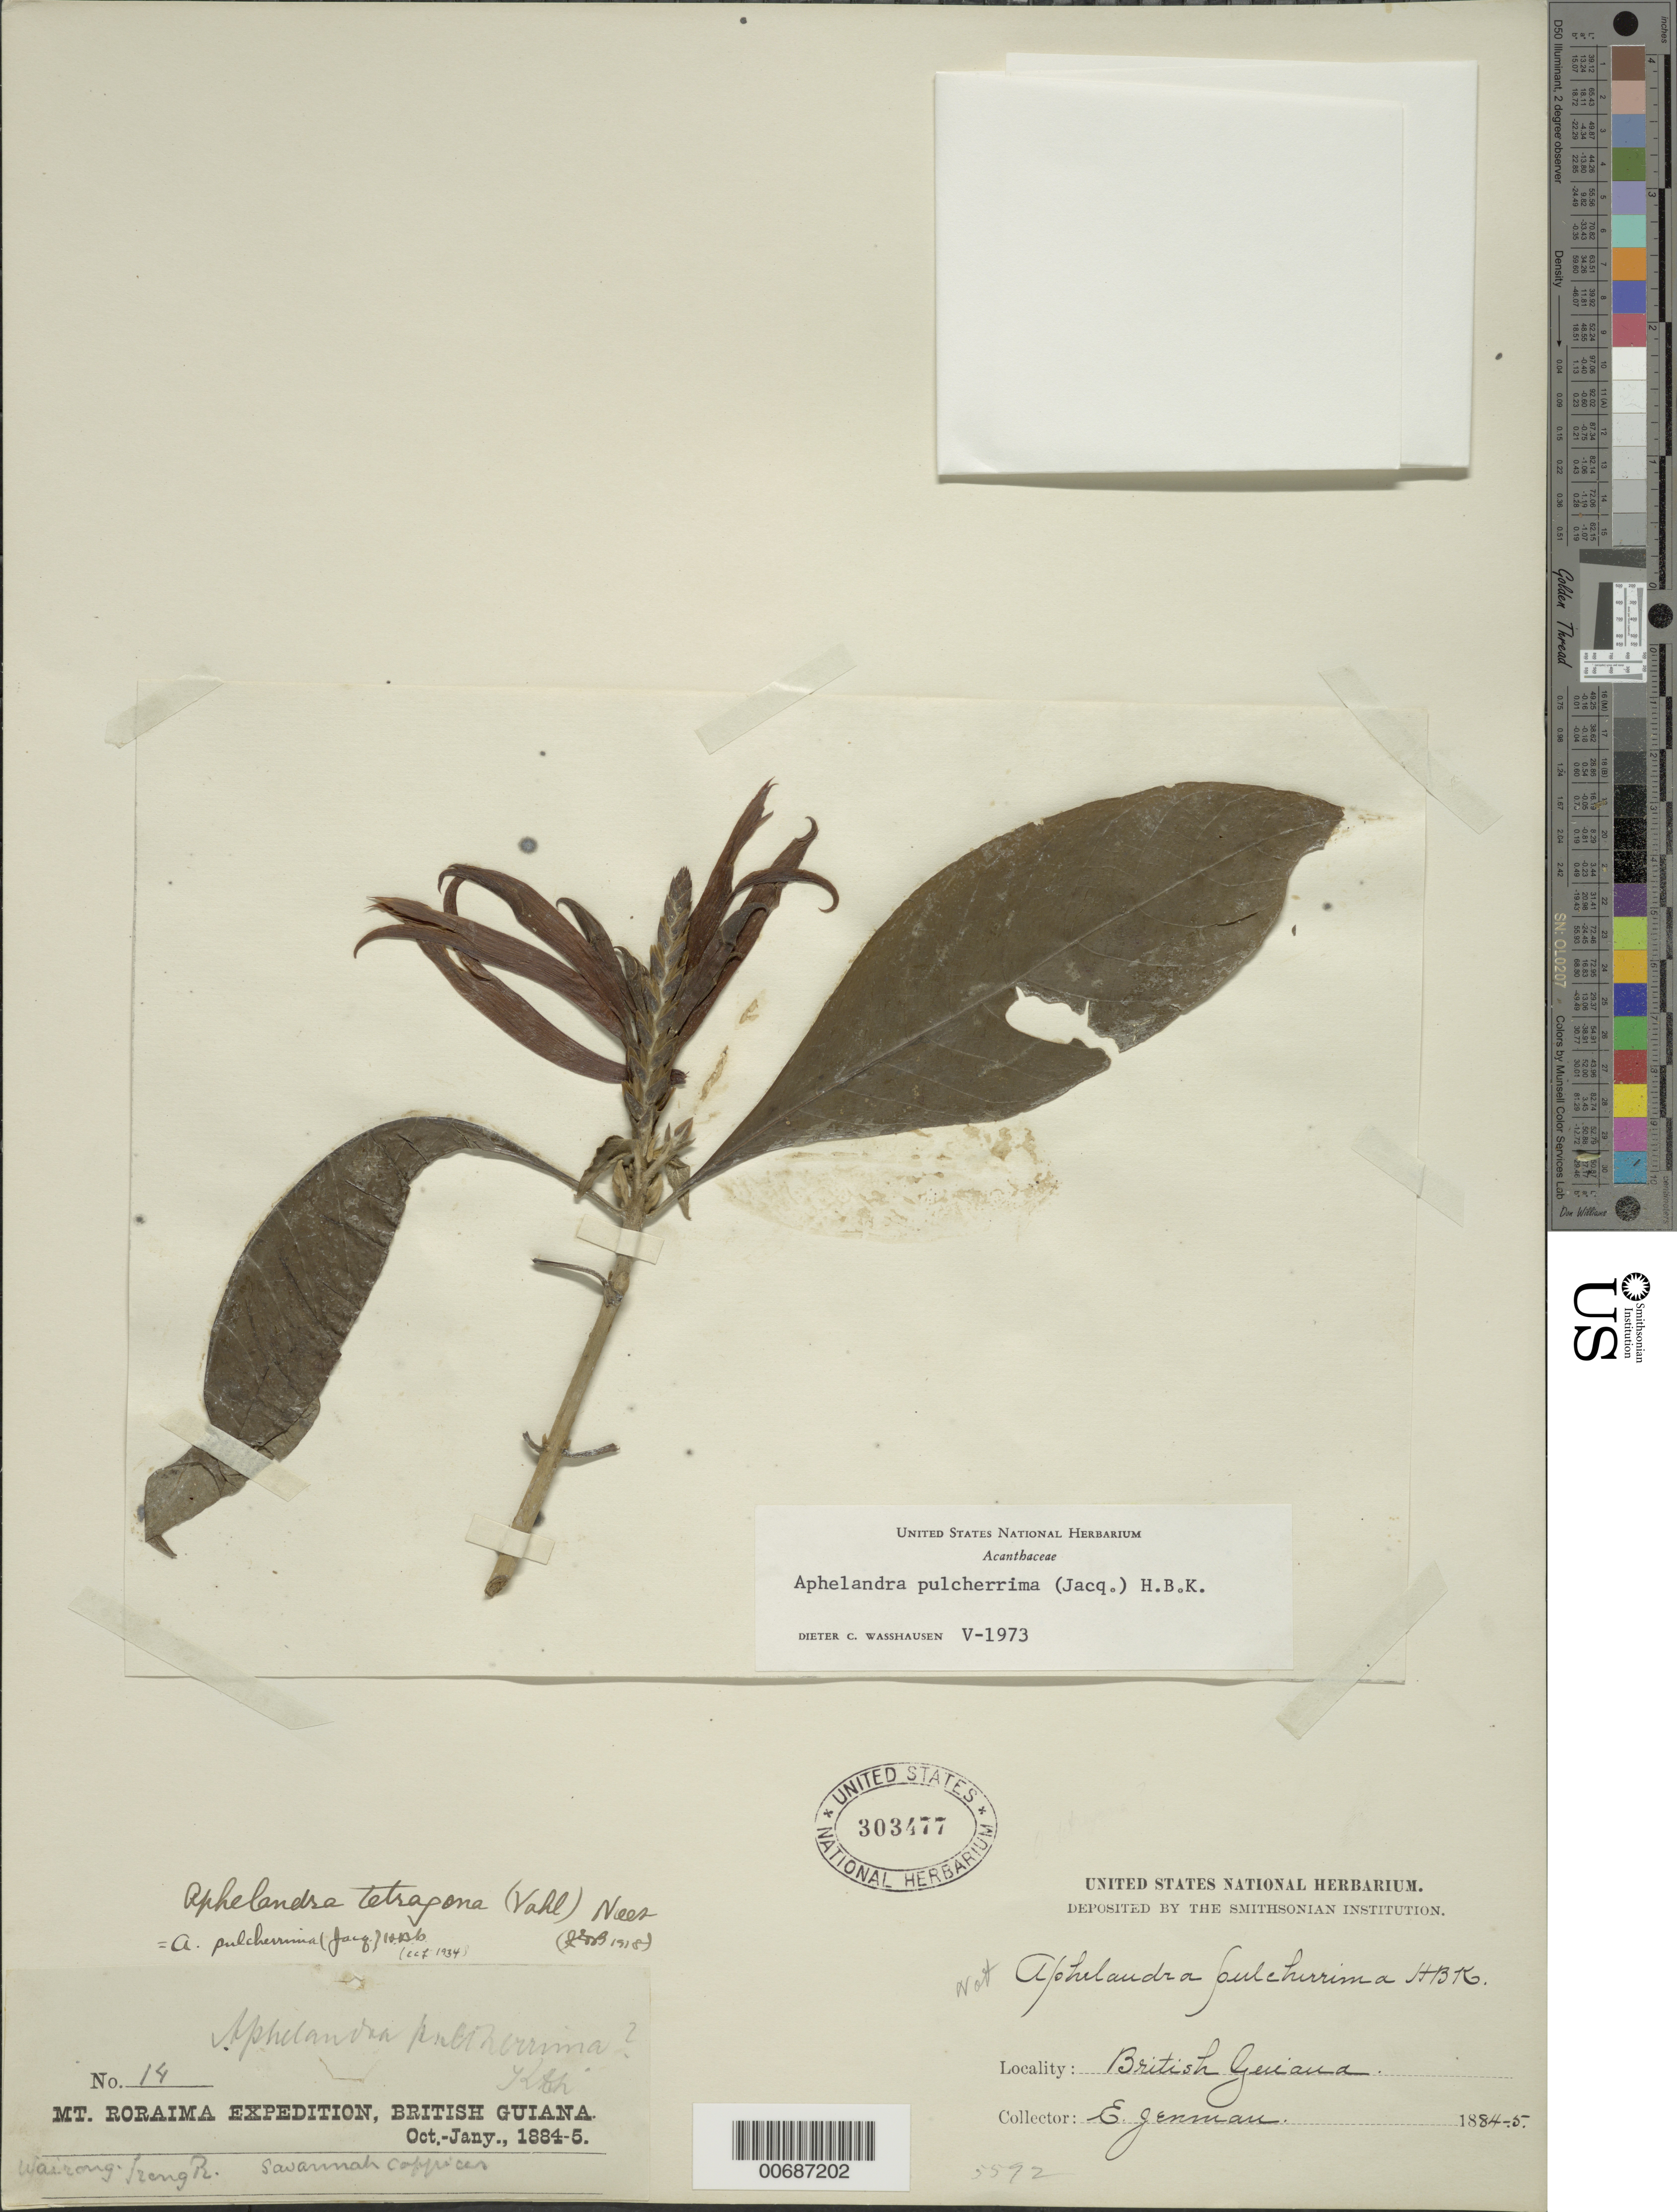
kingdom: Plantae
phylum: Tracheophyta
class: Magnoliopsida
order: Lamiales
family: Acanthaceae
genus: Aphelandra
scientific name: Aphelandra pulcherrima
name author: (Jacq.) Kunth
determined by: Wasshausen, Dieter C., (BOT), Smithsonian Institution - National Museum of Natural History (UNITED STATES)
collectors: G. S. Jenman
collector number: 5592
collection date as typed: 1884 to 1885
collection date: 1884/1885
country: Guyana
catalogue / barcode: US 303477